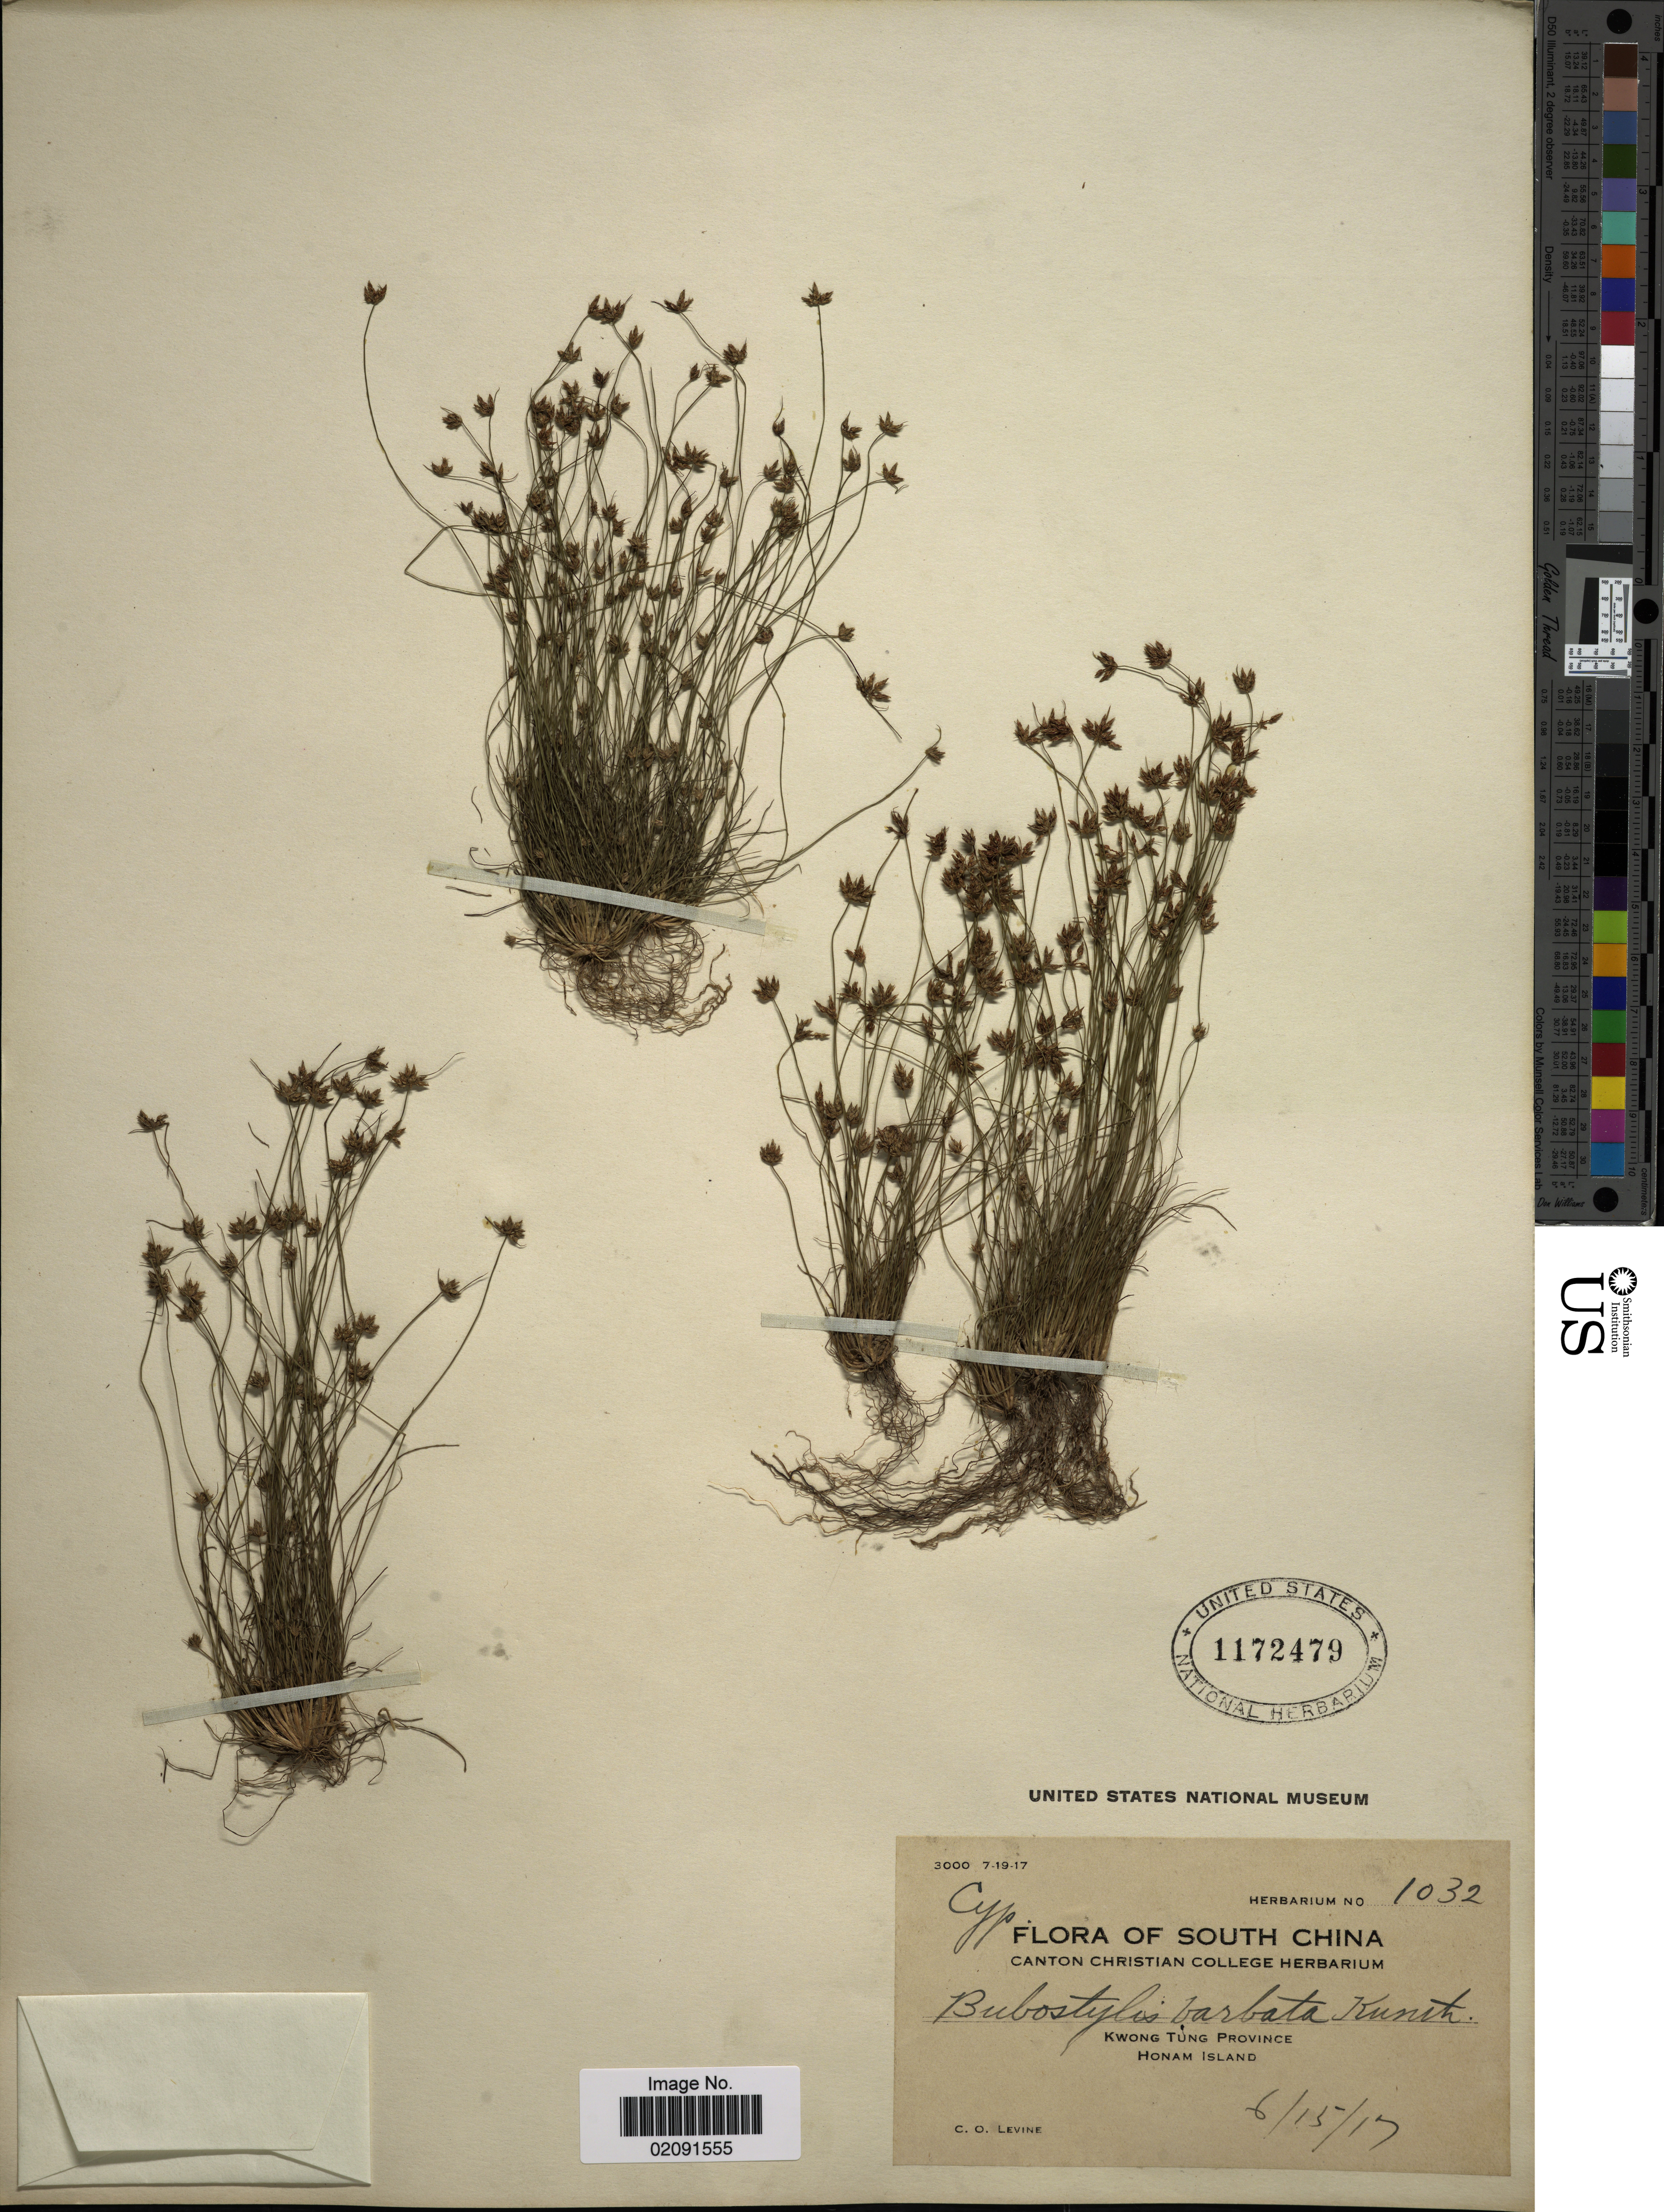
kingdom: Plantae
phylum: Tracheophyta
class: Liliopsida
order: Poales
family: Cyperaceae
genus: Bulbostylis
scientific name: Bulbostylis barbata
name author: (Rottb.) C.B. Clarke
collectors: C. O. Levine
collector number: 1032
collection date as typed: Transcribed d/m/y: 15/6/17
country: China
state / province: Guangdong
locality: Kwong Tung Province, Homan Island.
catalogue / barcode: US 1172479